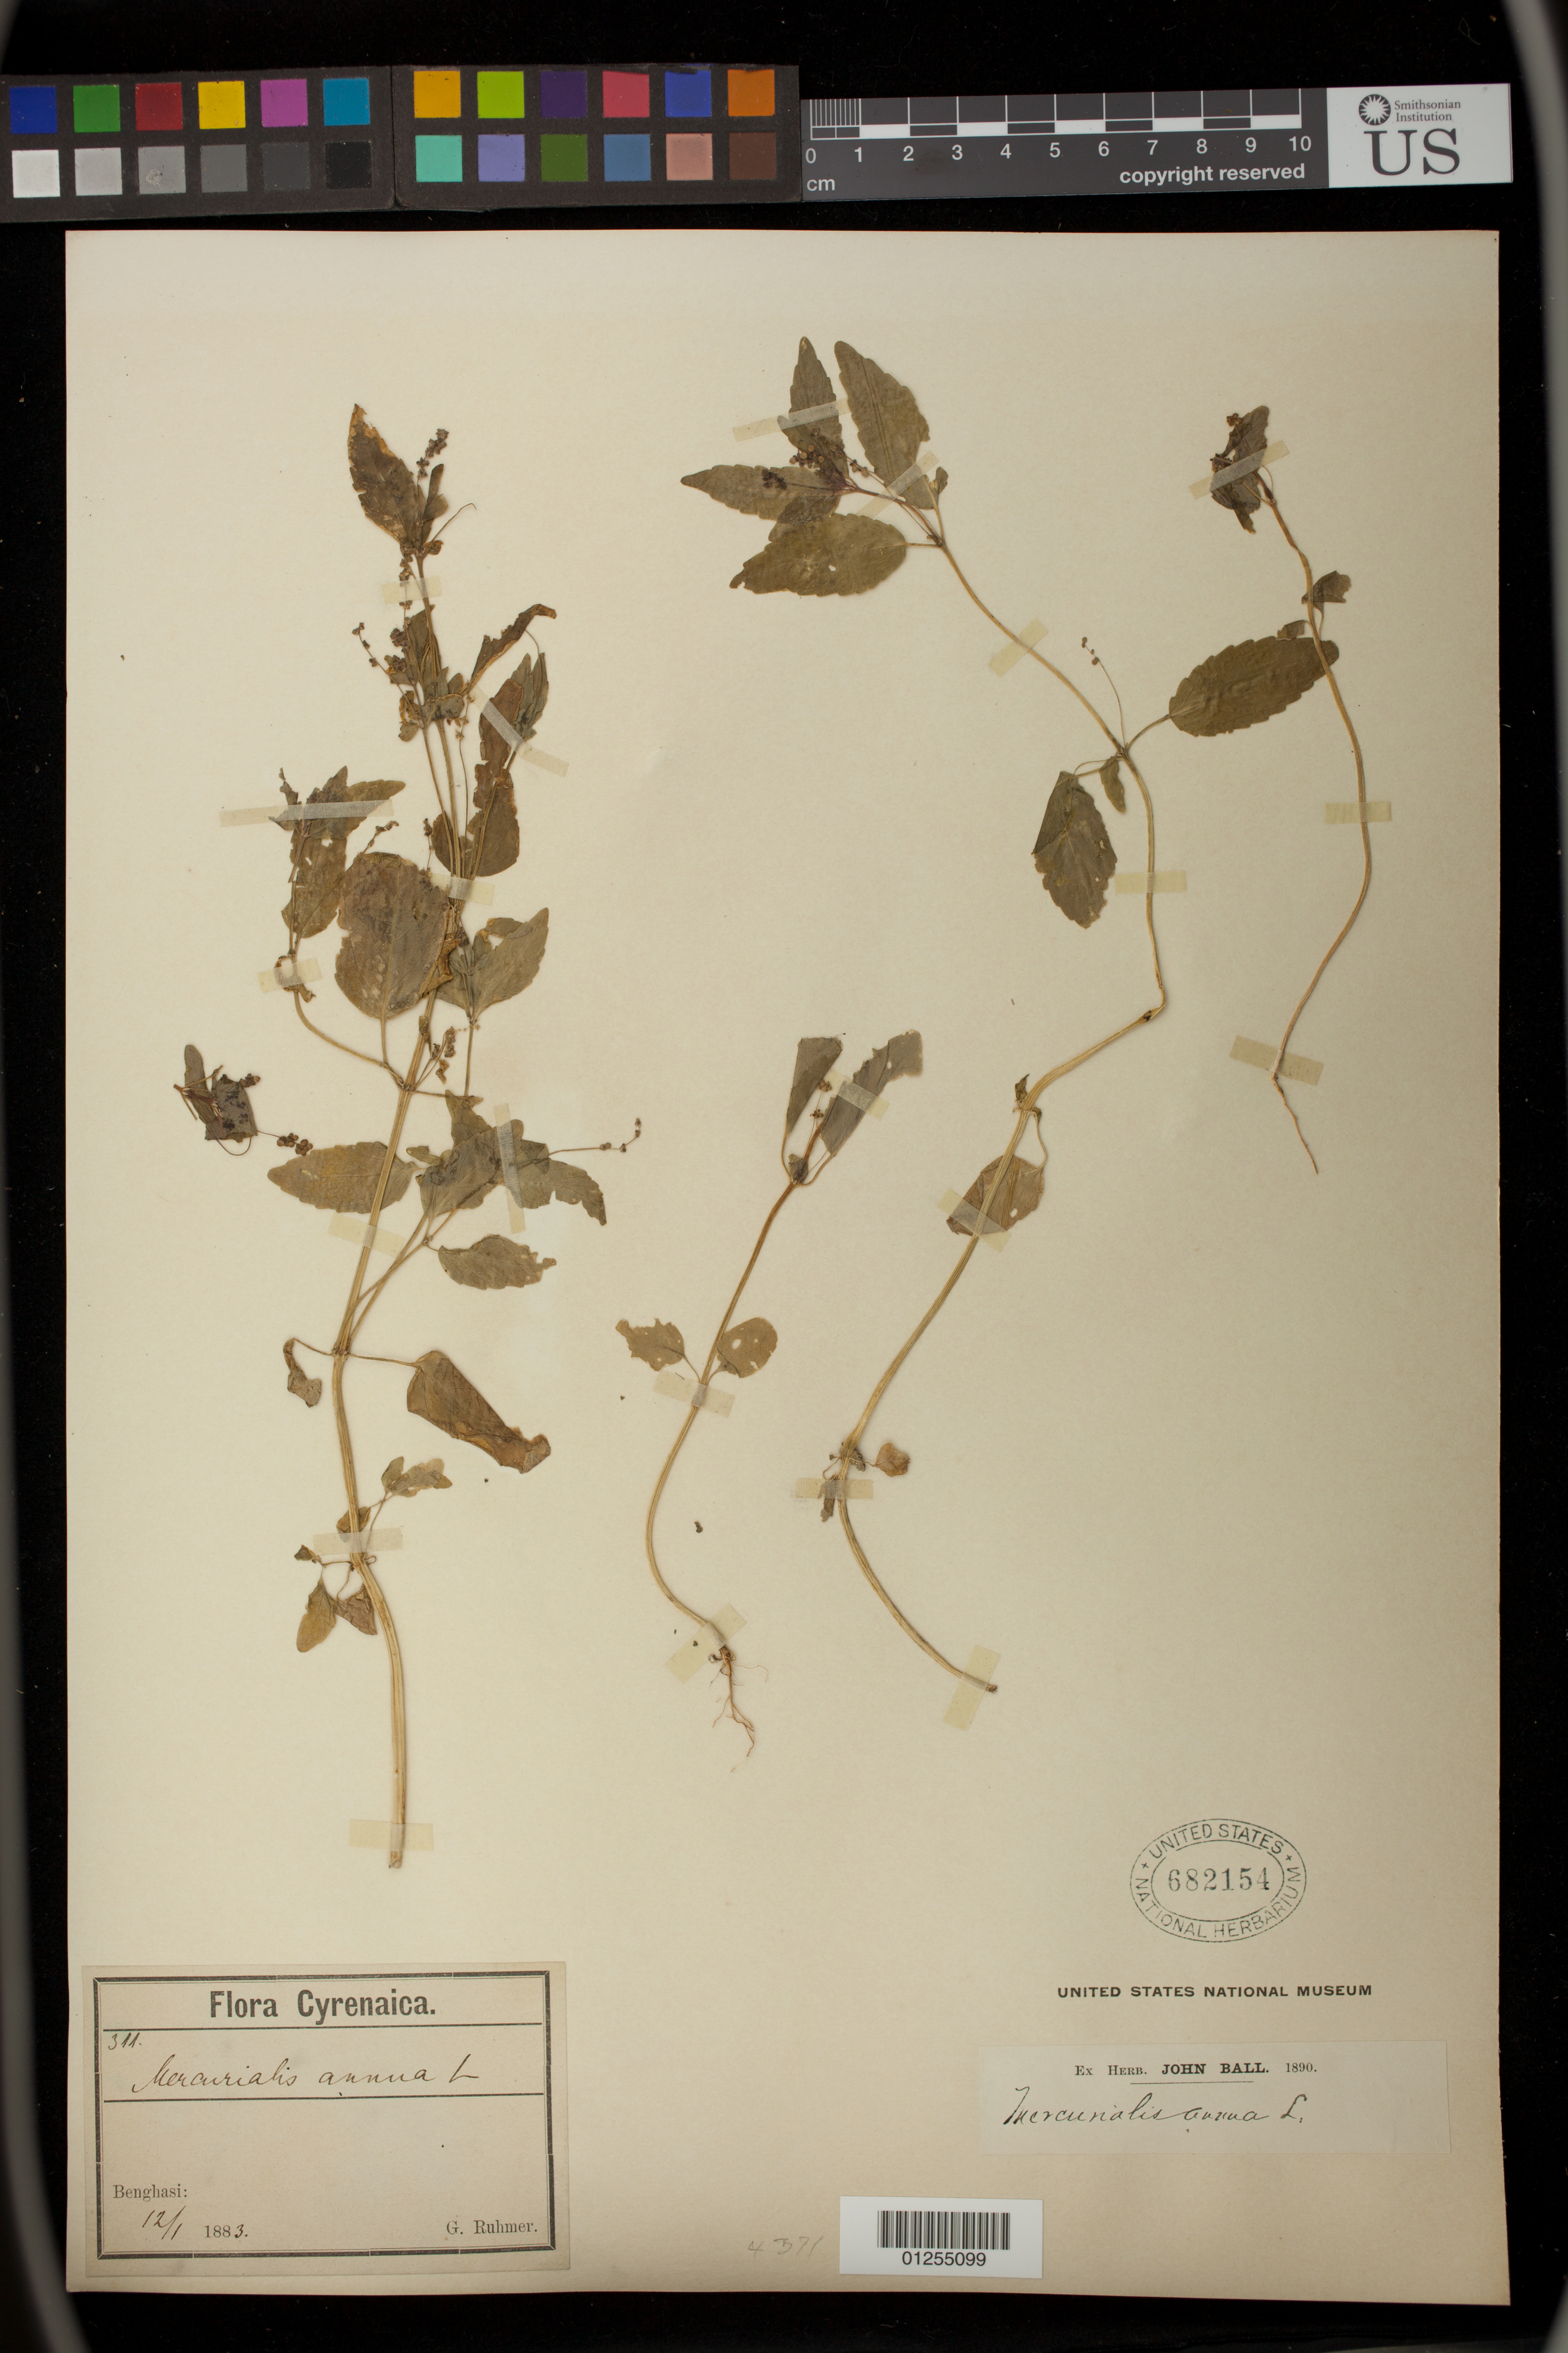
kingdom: Plantae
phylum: Tracheophyta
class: Magnoliopsida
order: Malpighiales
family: Euphorbiaceae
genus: Mercurialis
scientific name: Mercurialis annua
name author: L.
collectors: G. Ruhmer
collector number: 311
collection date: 1883-01-12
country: Libya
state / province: Banghazi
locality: Benghazi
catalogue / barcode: US 682154